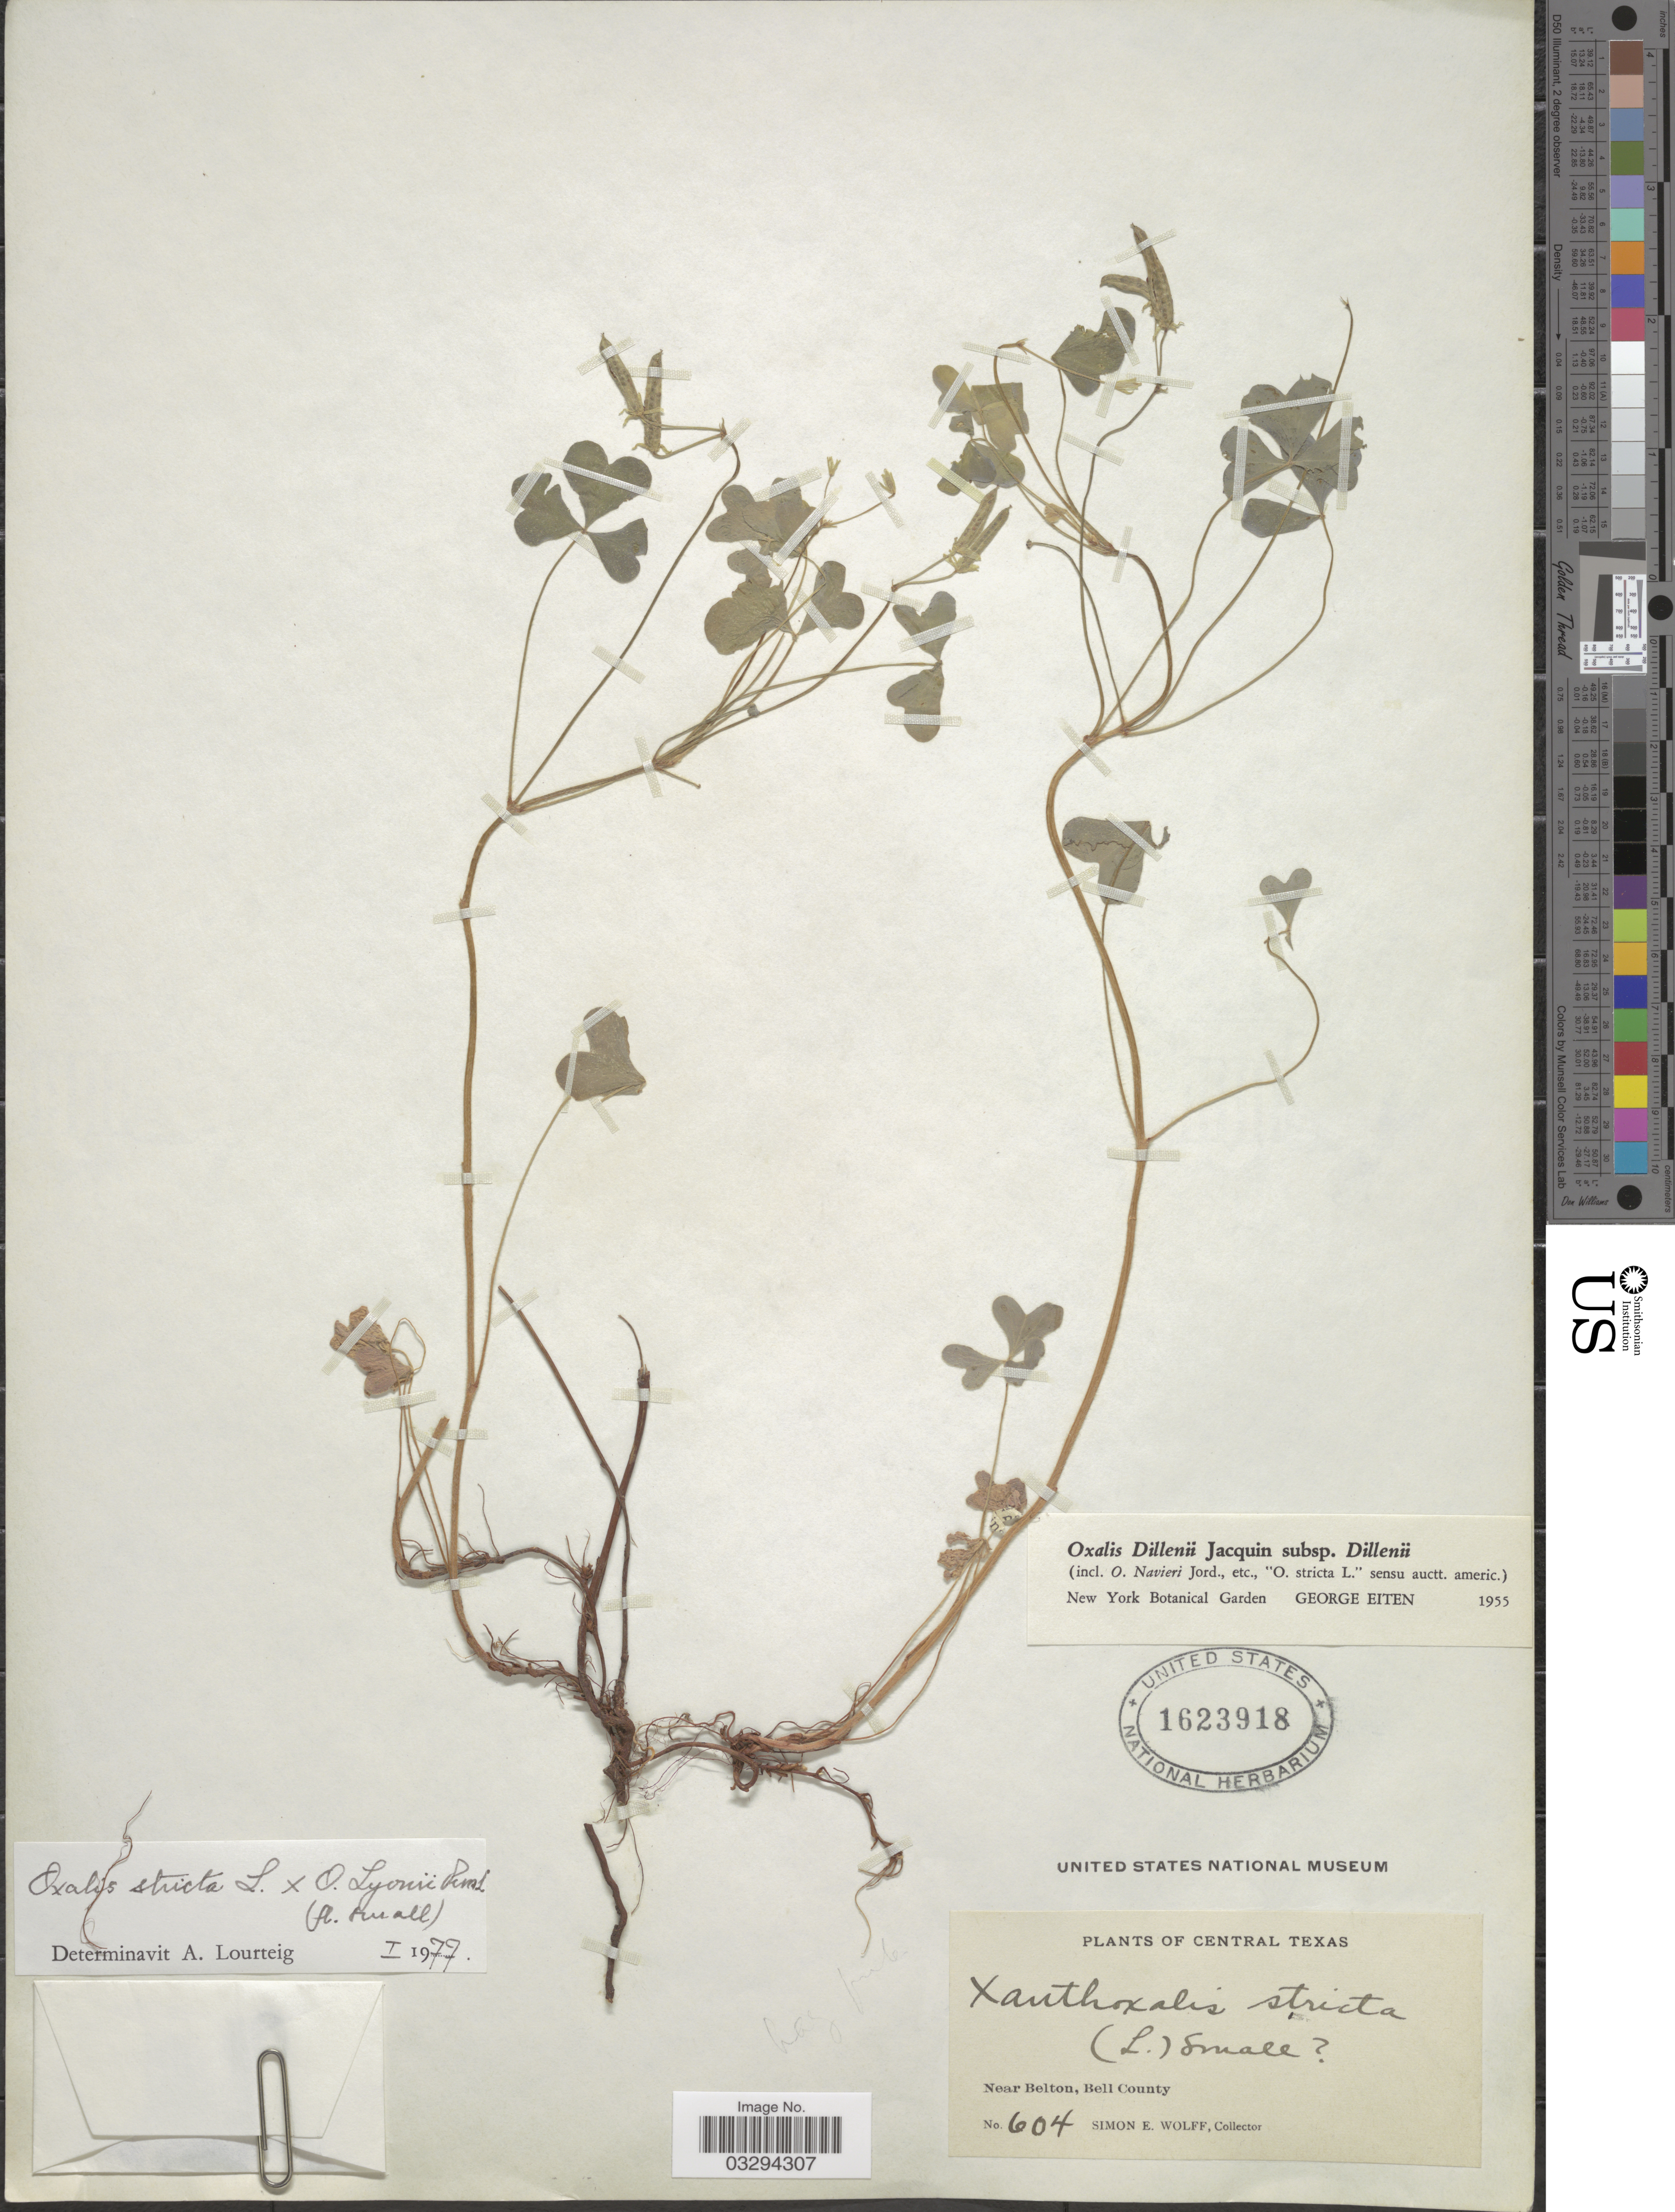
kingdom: Plantae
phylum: Tracheophyta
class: Magnoliopsida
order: Oxalidales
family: Oxalidaceae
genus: Oxalis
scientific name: Oxalis lyonii x O. stricta L.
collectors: S. E. Wolff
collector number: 604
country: United States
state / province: Texas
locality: Near Belton, Bell County.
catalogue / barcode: US 1623918